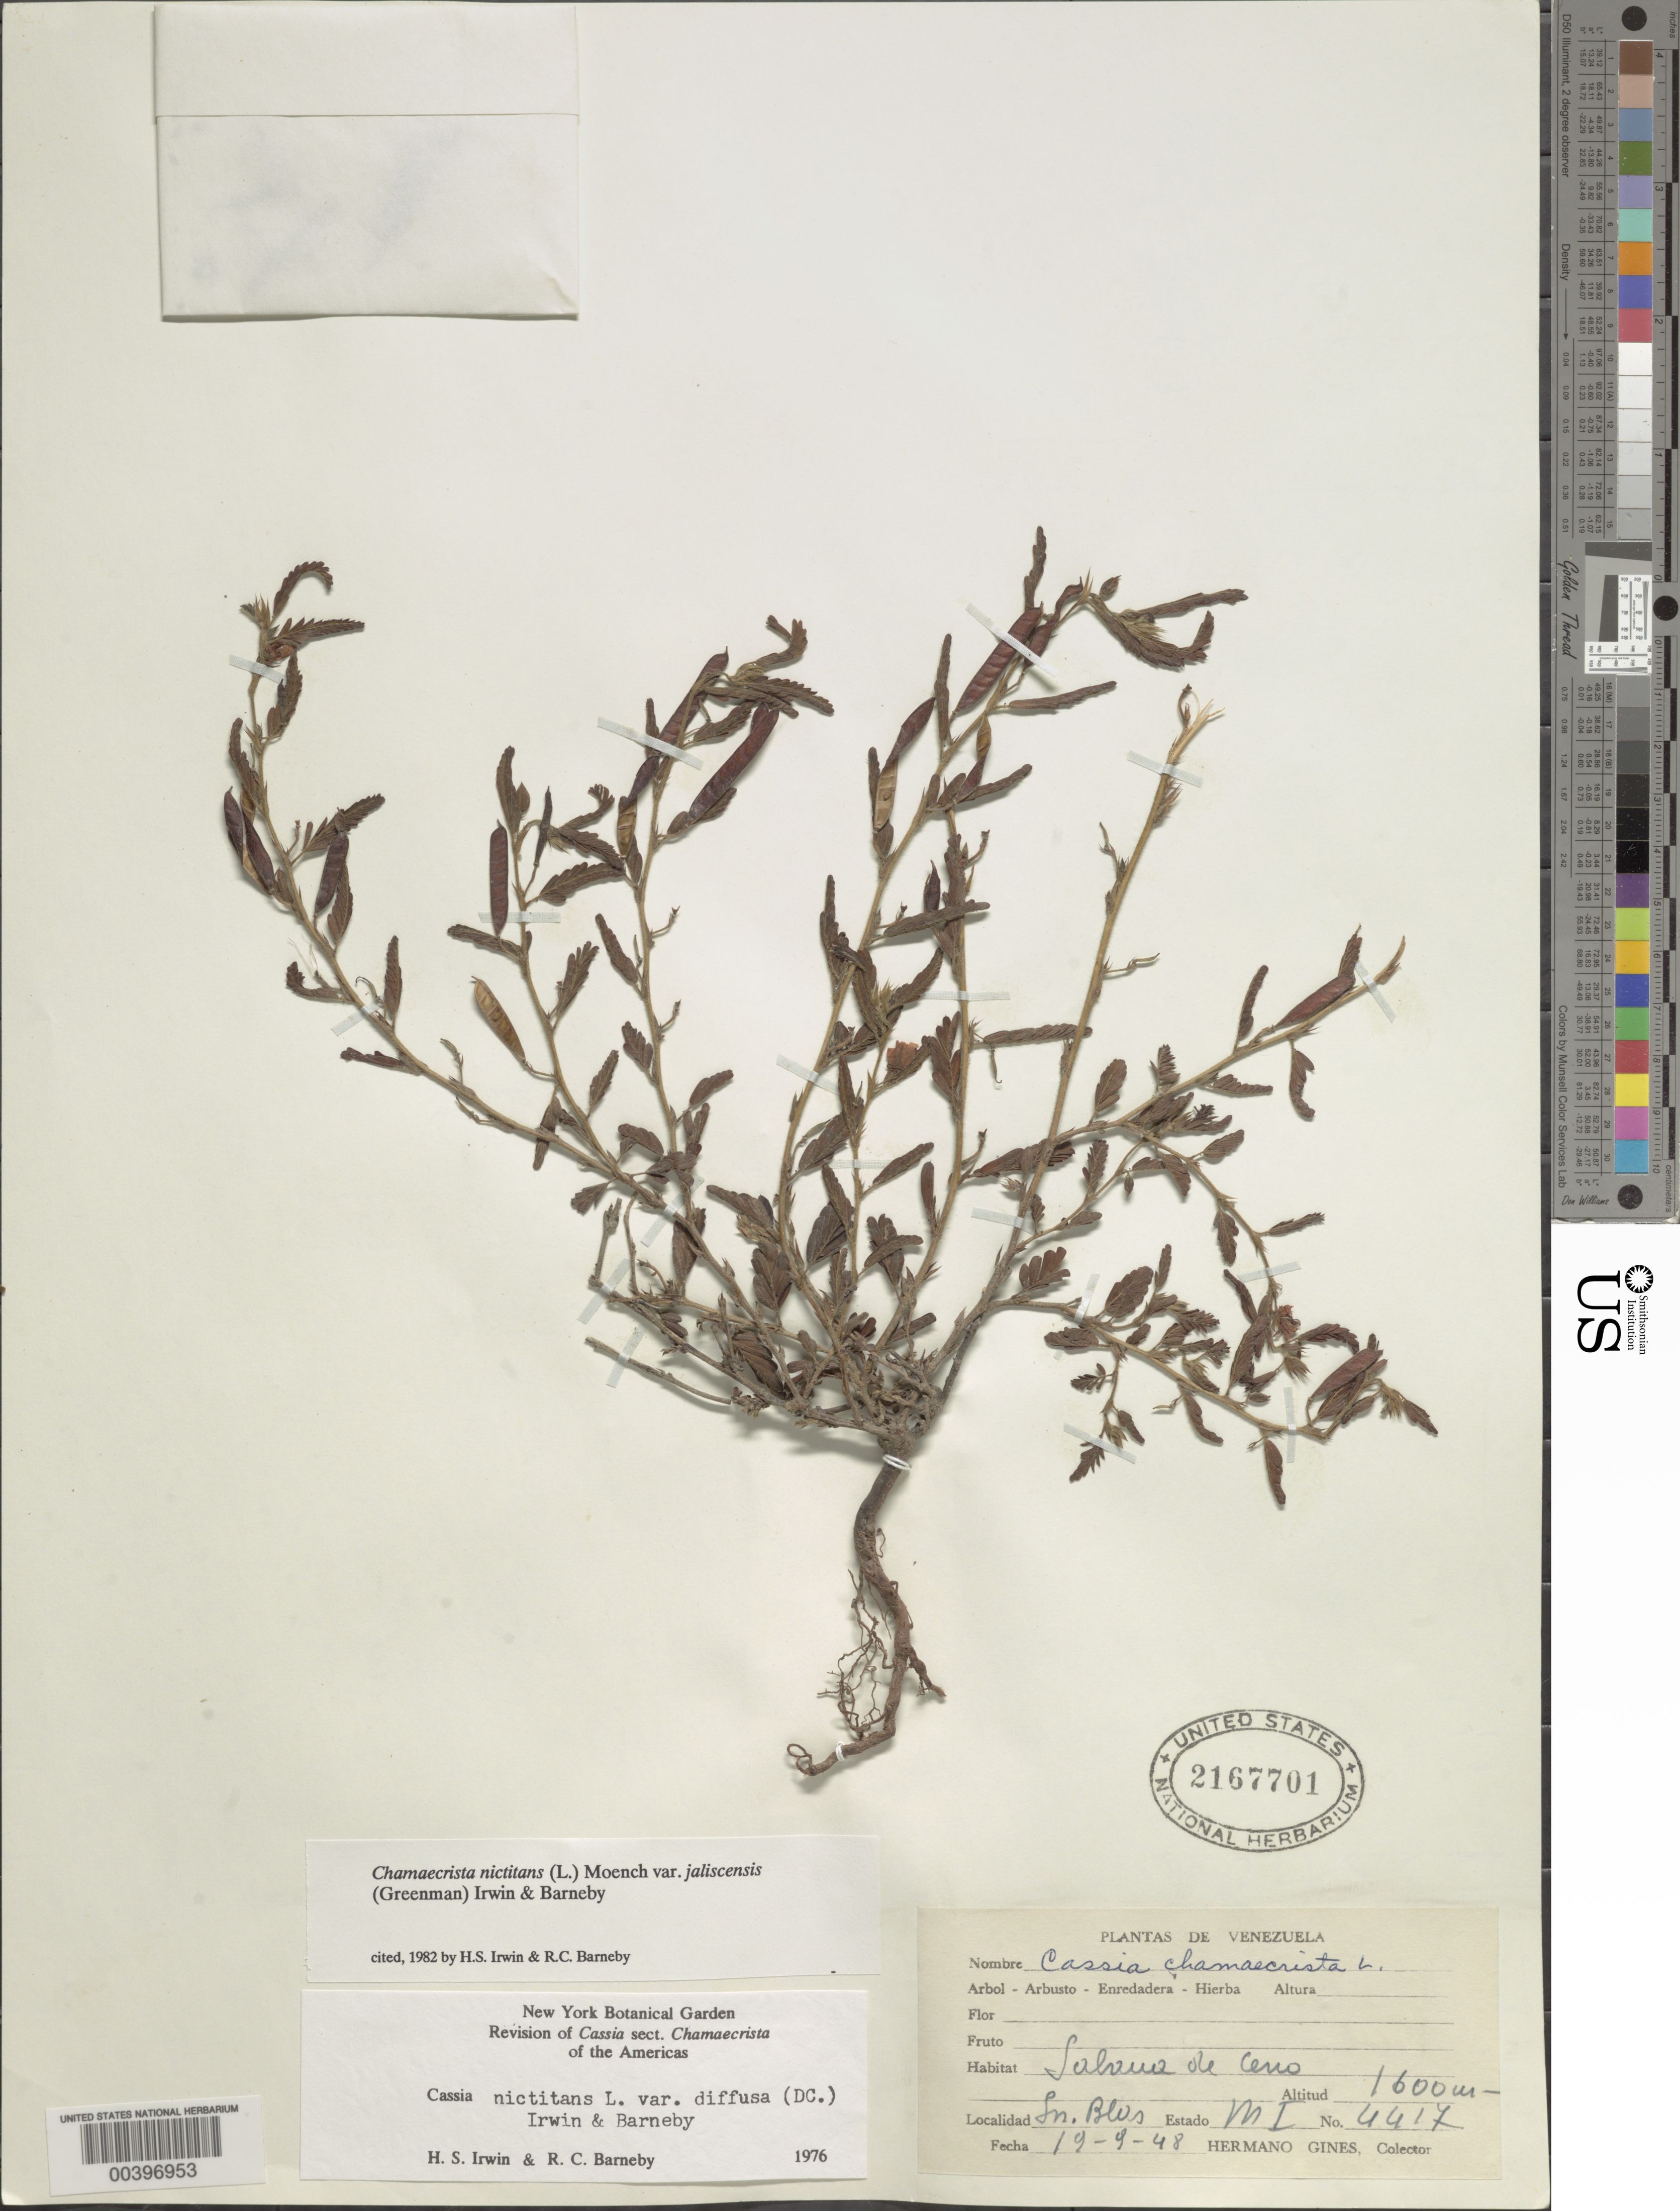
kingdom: Plantae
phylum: Tracheophyta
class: Magnoliopsida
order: Fabales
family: Fabaceae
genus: Chamaecrista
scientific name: Chamaecrista nictitans var. jaliscensis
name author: (Greenm.) H.S. Irwin & Barneby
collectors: Bro. Gines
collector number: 4417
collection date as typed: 19 Sep 1948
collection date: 1948-09-19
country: Venezuela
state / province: Miranda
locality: Sn. blos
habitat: Sabana de ceno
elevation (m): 1600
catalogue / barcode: US 2167701